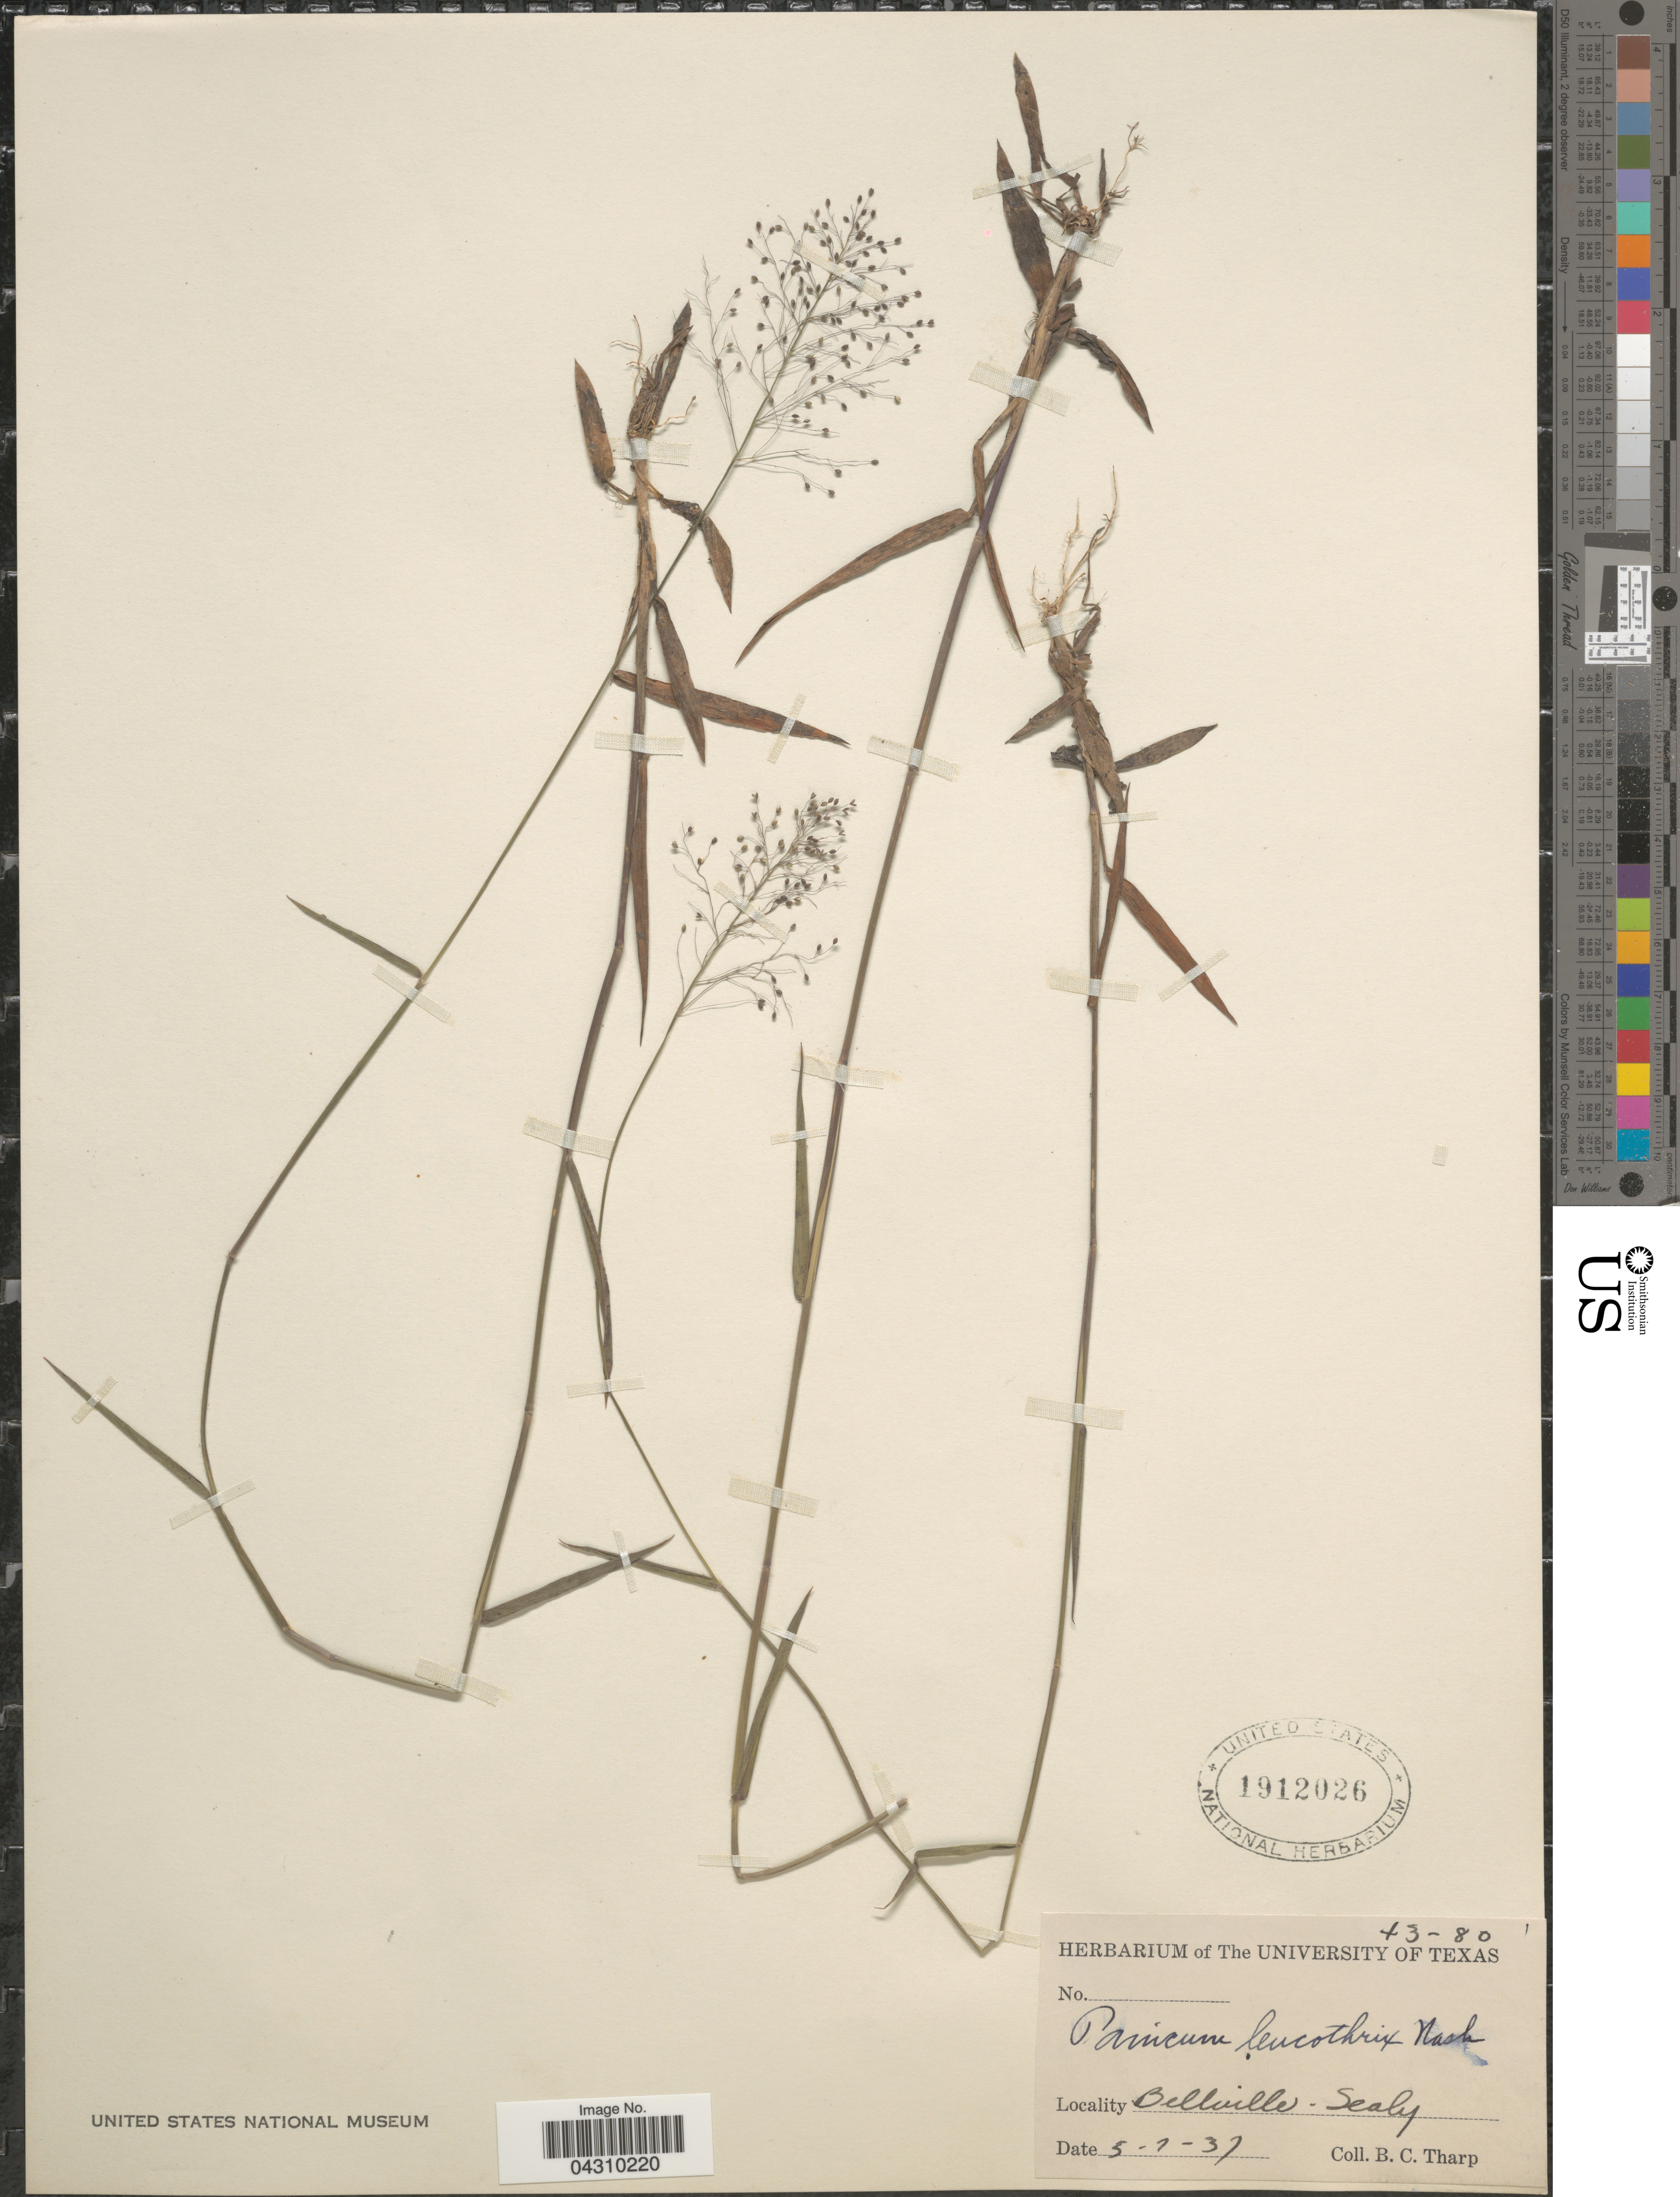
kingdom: Plantae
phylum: Tracheophyta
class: Liliopsida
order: Poales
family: Poaceae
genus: Dichanthelium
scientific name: Dichanthelium acuminatum var. acuminatum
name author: (Sw.) Gould & C.A. Clark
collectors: B. C. Tharp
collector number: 43-80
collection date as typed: Transcribed d/m/y: 7/5/37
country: United States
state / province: Texas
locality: Bellville - Sealy.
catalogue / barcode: US 1912026